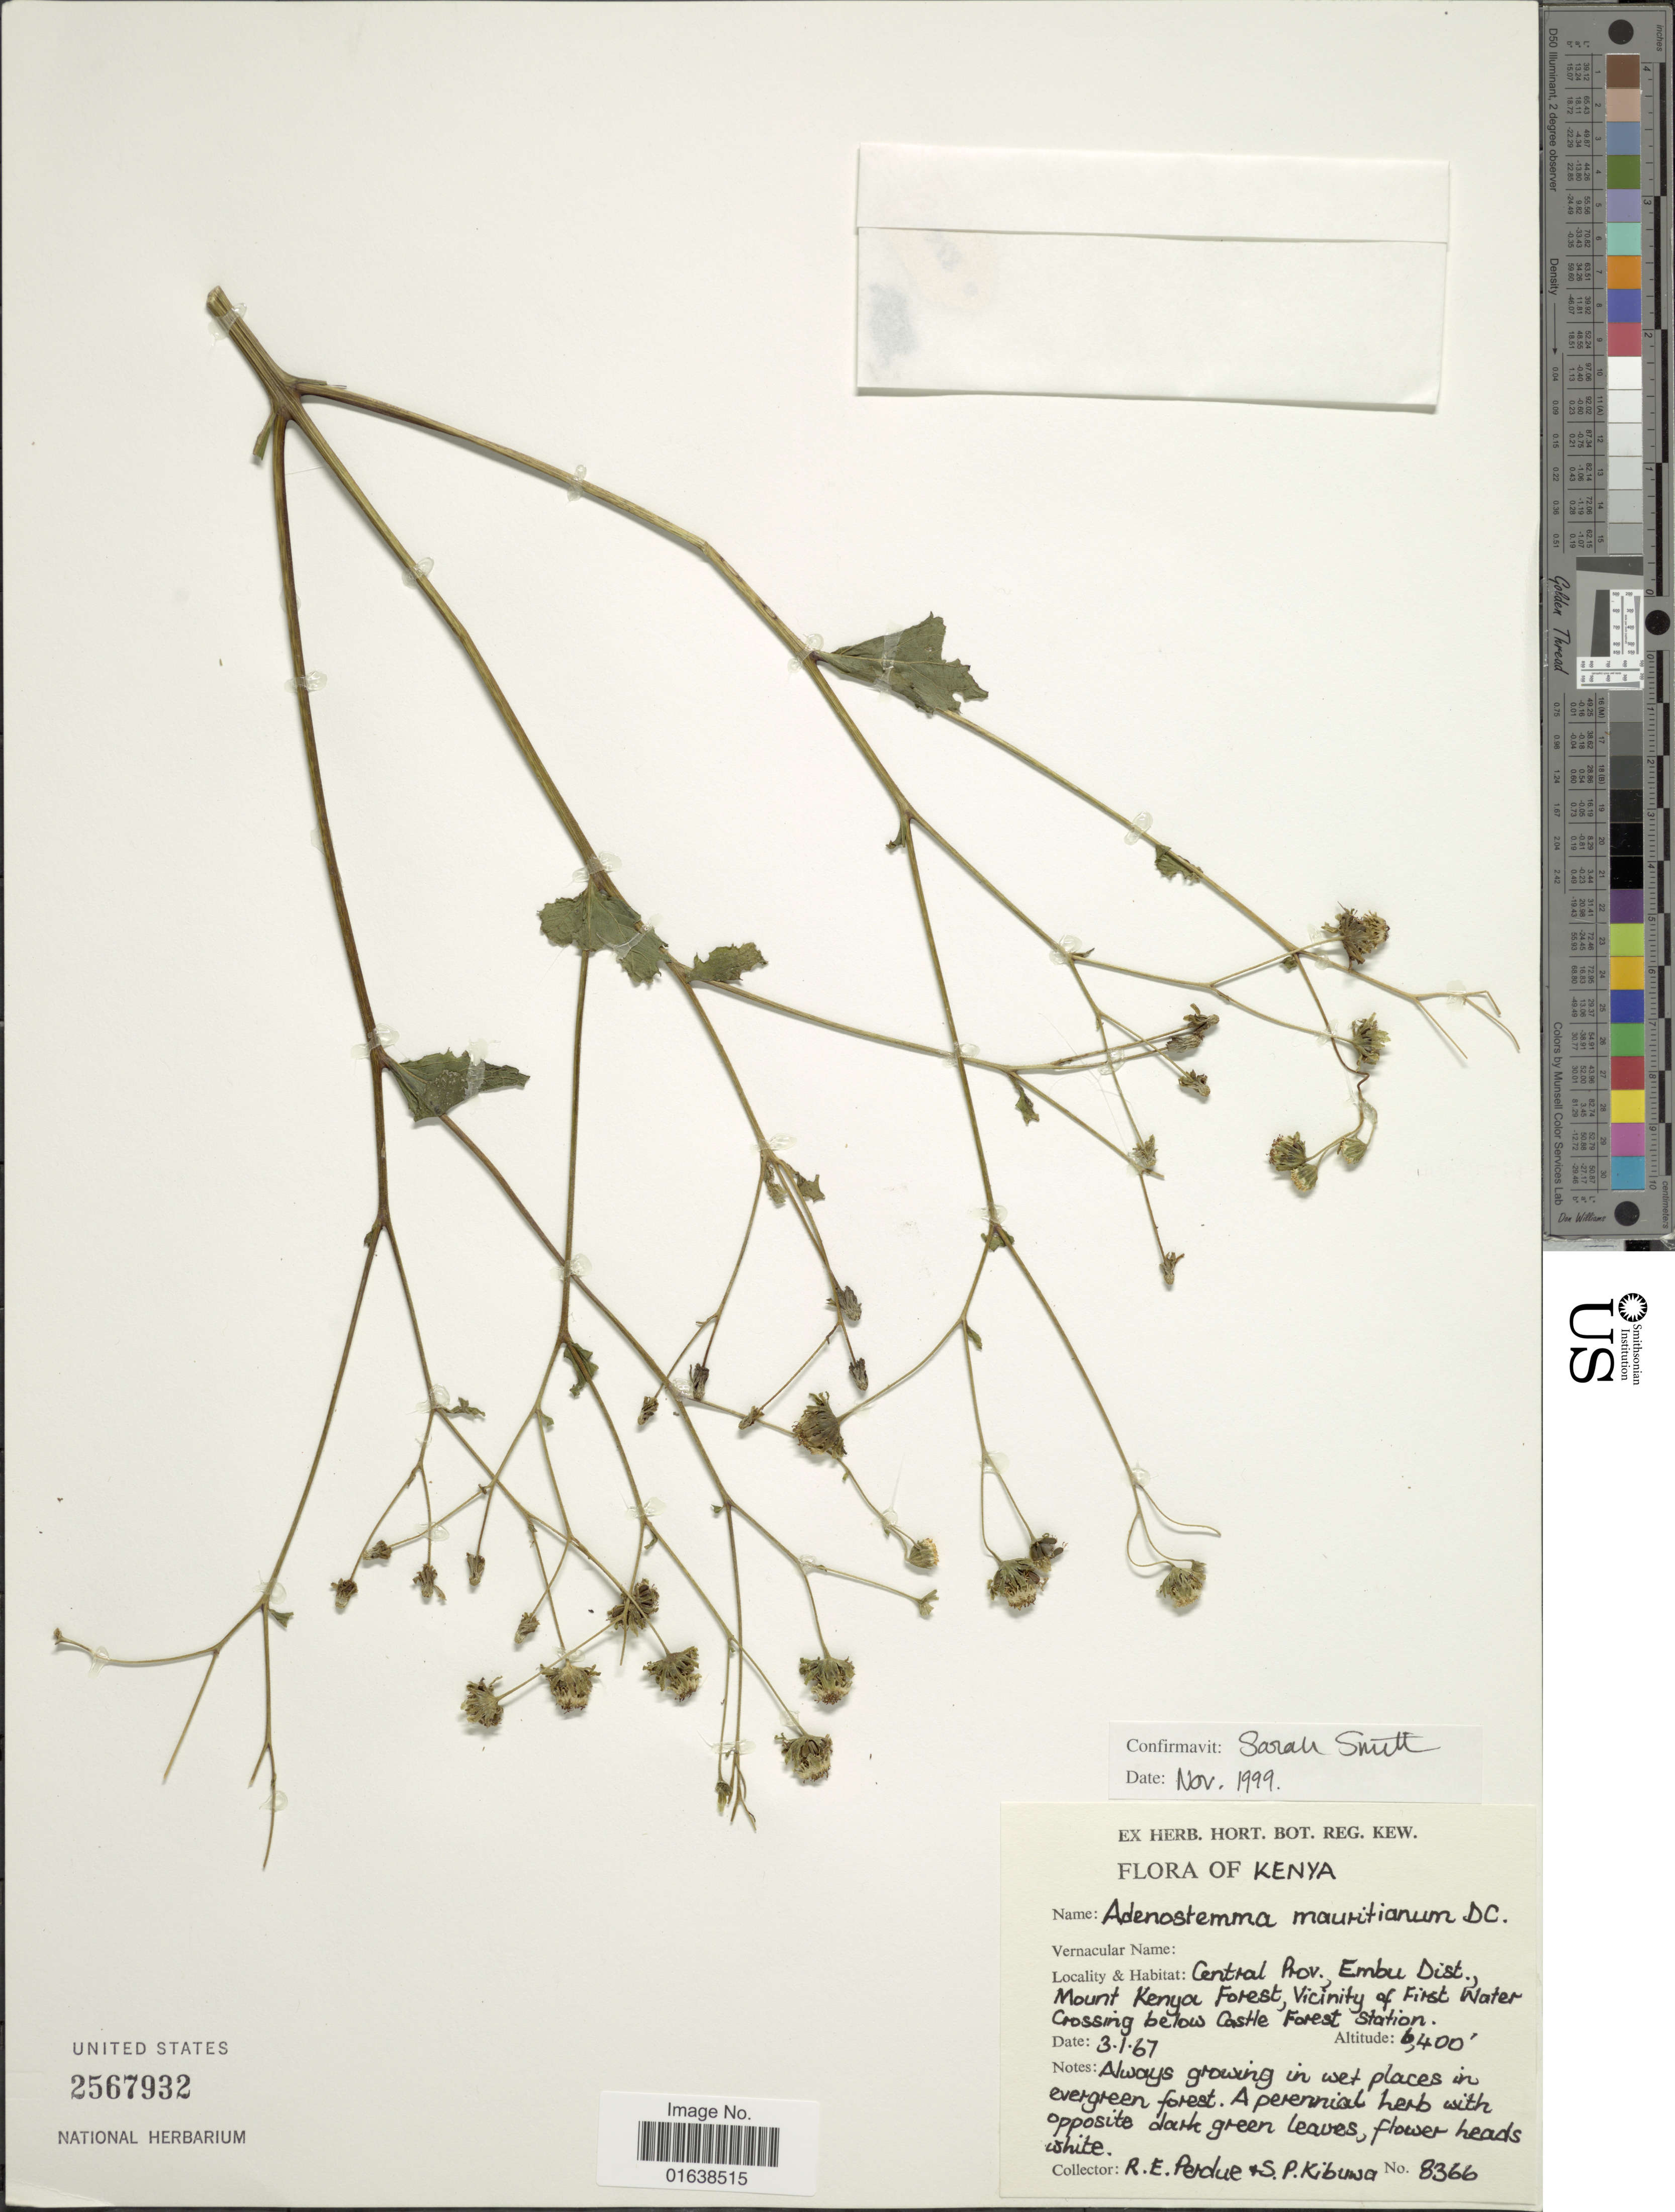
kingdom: Plantae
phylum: Tracheophyta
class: Magnoliopsida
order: Asterales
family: Asteraceae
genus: Adenostemma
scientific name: Adenostemma mauritianum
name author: DC.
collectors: R. E. Perdue & S. Kibuwa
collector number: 8366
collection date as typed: Transcribed d/m/y: 3/1/67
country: Kenya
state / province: Embu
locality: Kenya, Central Prov., Embu Dist. Mount Kenya Forest, vicinity of First Water Crossing below Castle Forest Station.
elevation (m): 1951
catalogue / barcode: US 2567932